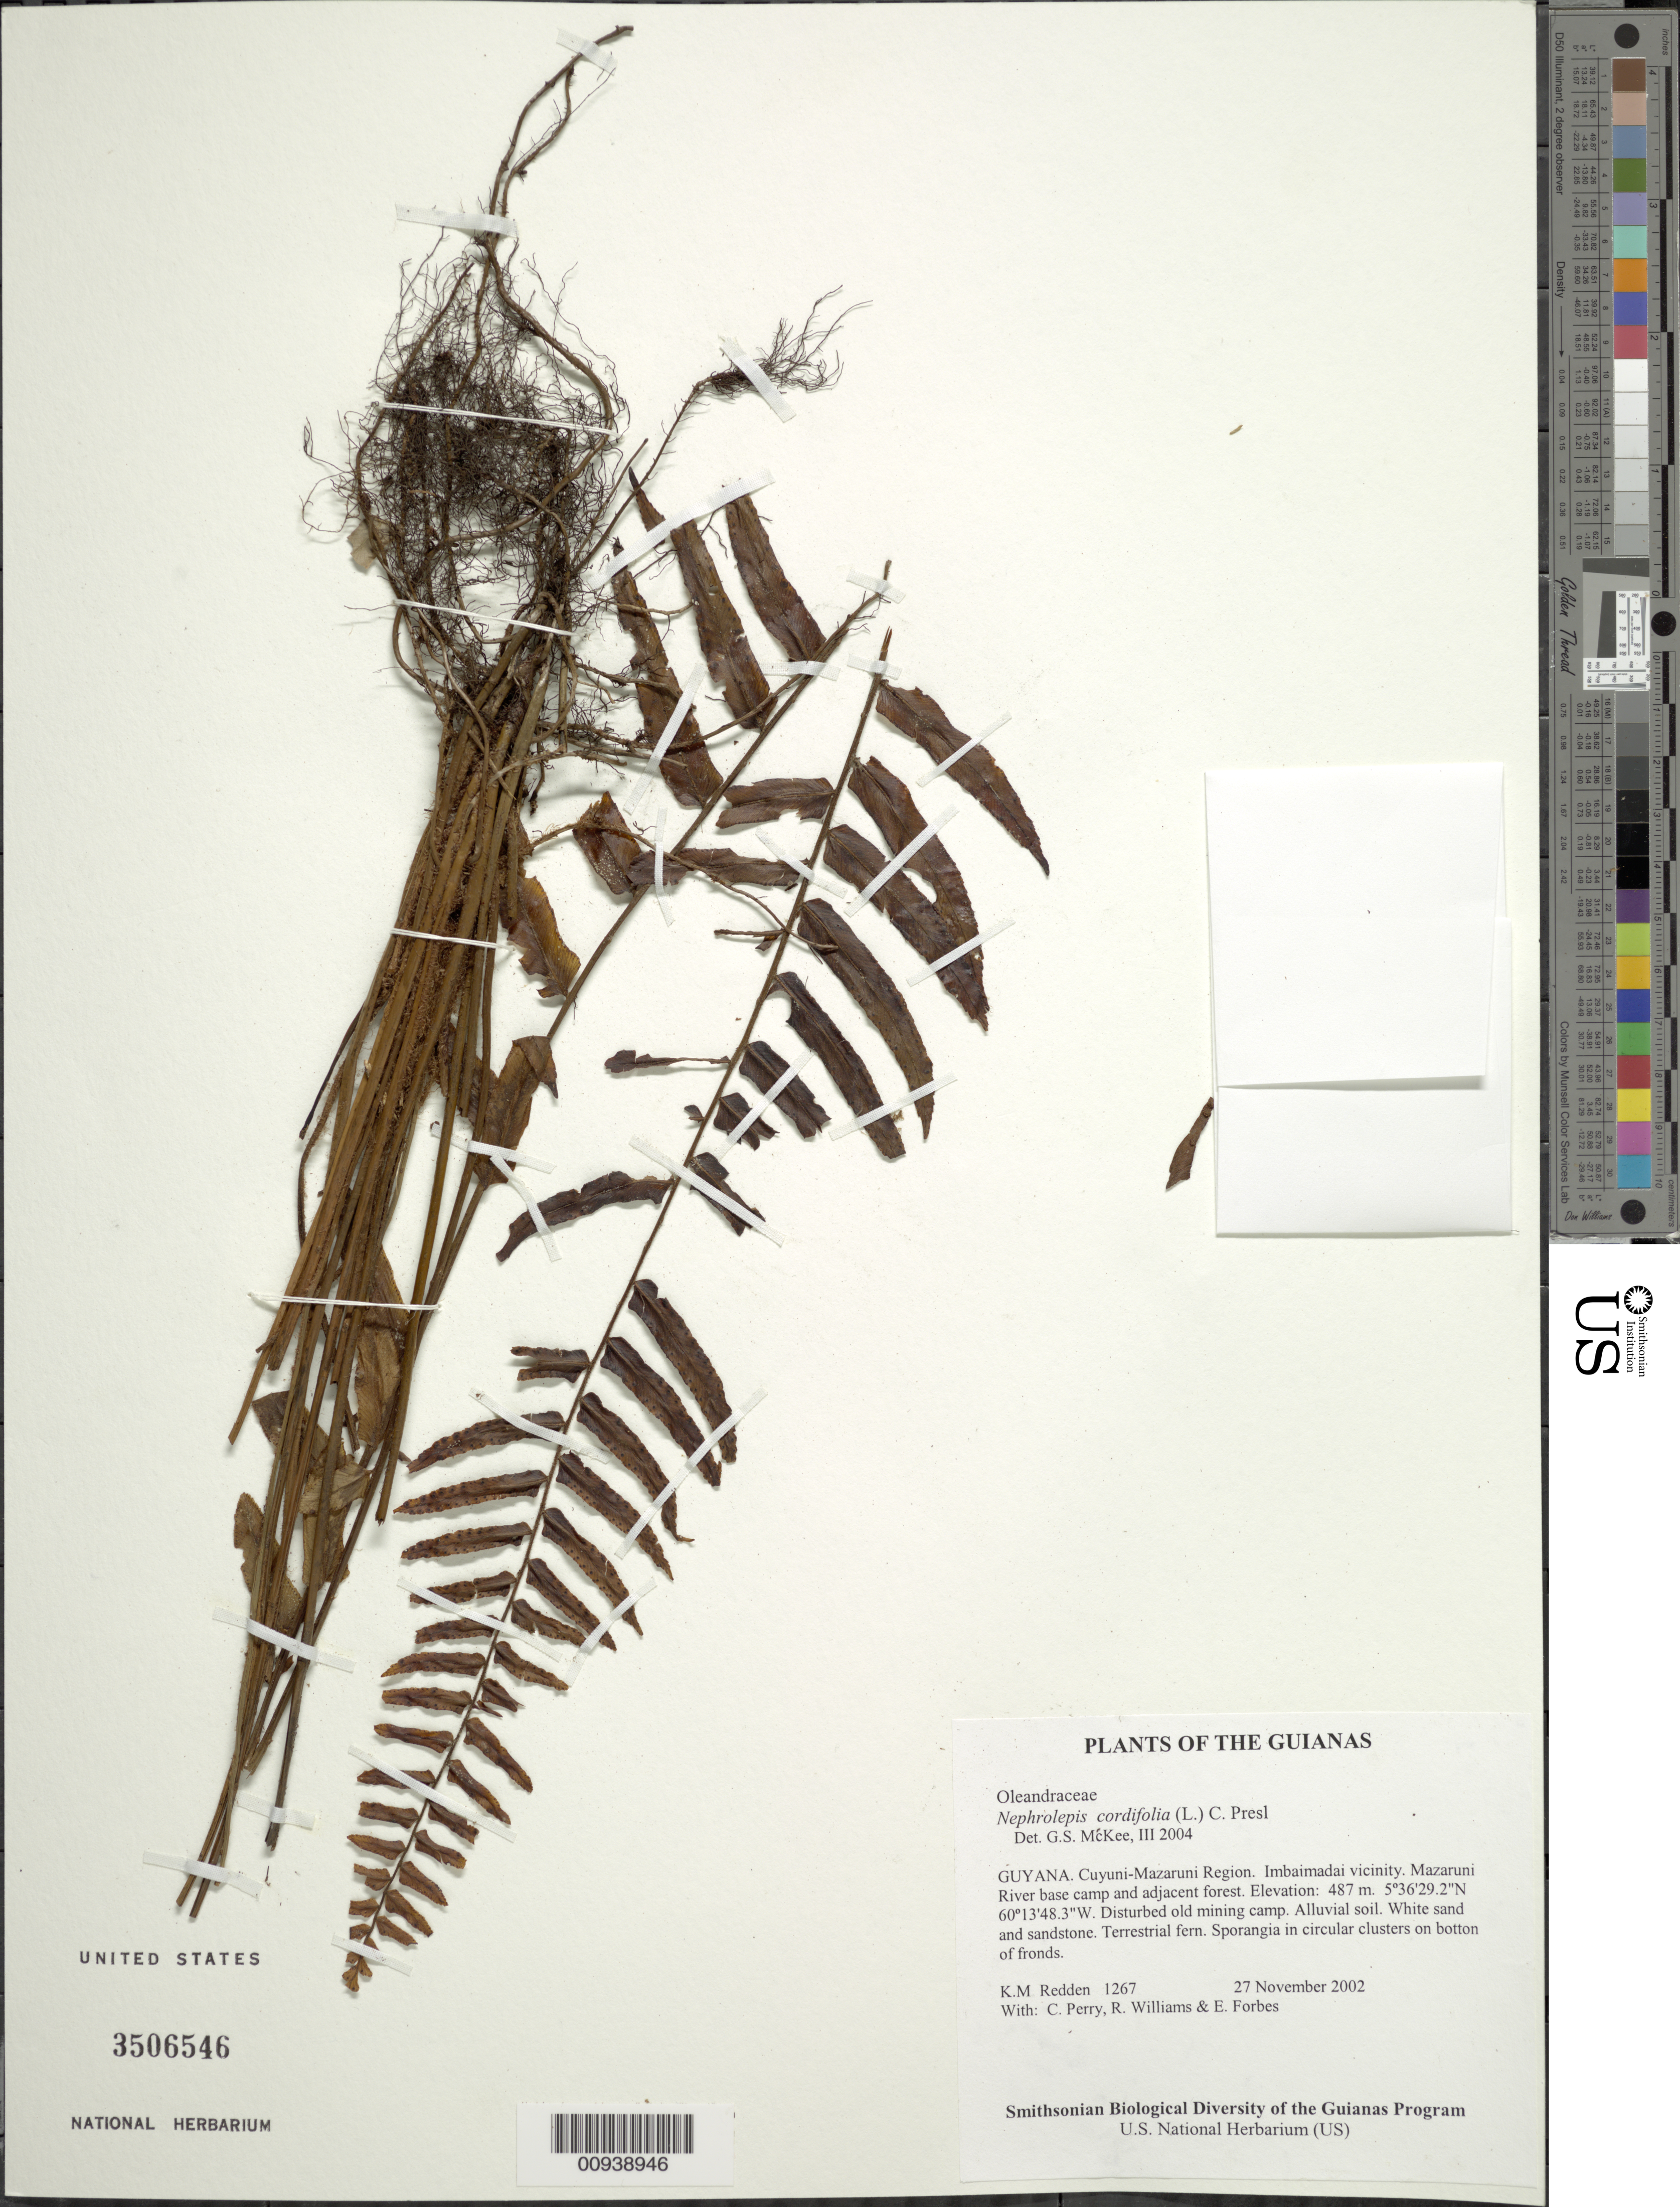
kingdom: Plantae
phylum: Tracheophyta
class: Polypodiopsida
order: Polypodiales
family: Nephrolepidaceae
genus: Nephrolepis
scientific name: Nephrolepis cordifolia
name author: (L.) C. Presl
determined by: McKee, G. S., (US), NMNH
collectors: K. M. Redden, C. Perry, R. Williams & E. Forbes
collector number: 1267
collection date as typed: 27 November 2002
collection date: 2002-11-27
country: Guyana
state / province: Cuyuni-Mazaruni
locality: Imbaimadai vicinity. Mazaruni River base camp and adjacent forest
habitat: Disturbed old mining camp. Alluvial soil. White sand and sandstone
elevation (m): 487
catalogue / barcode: US 3506546